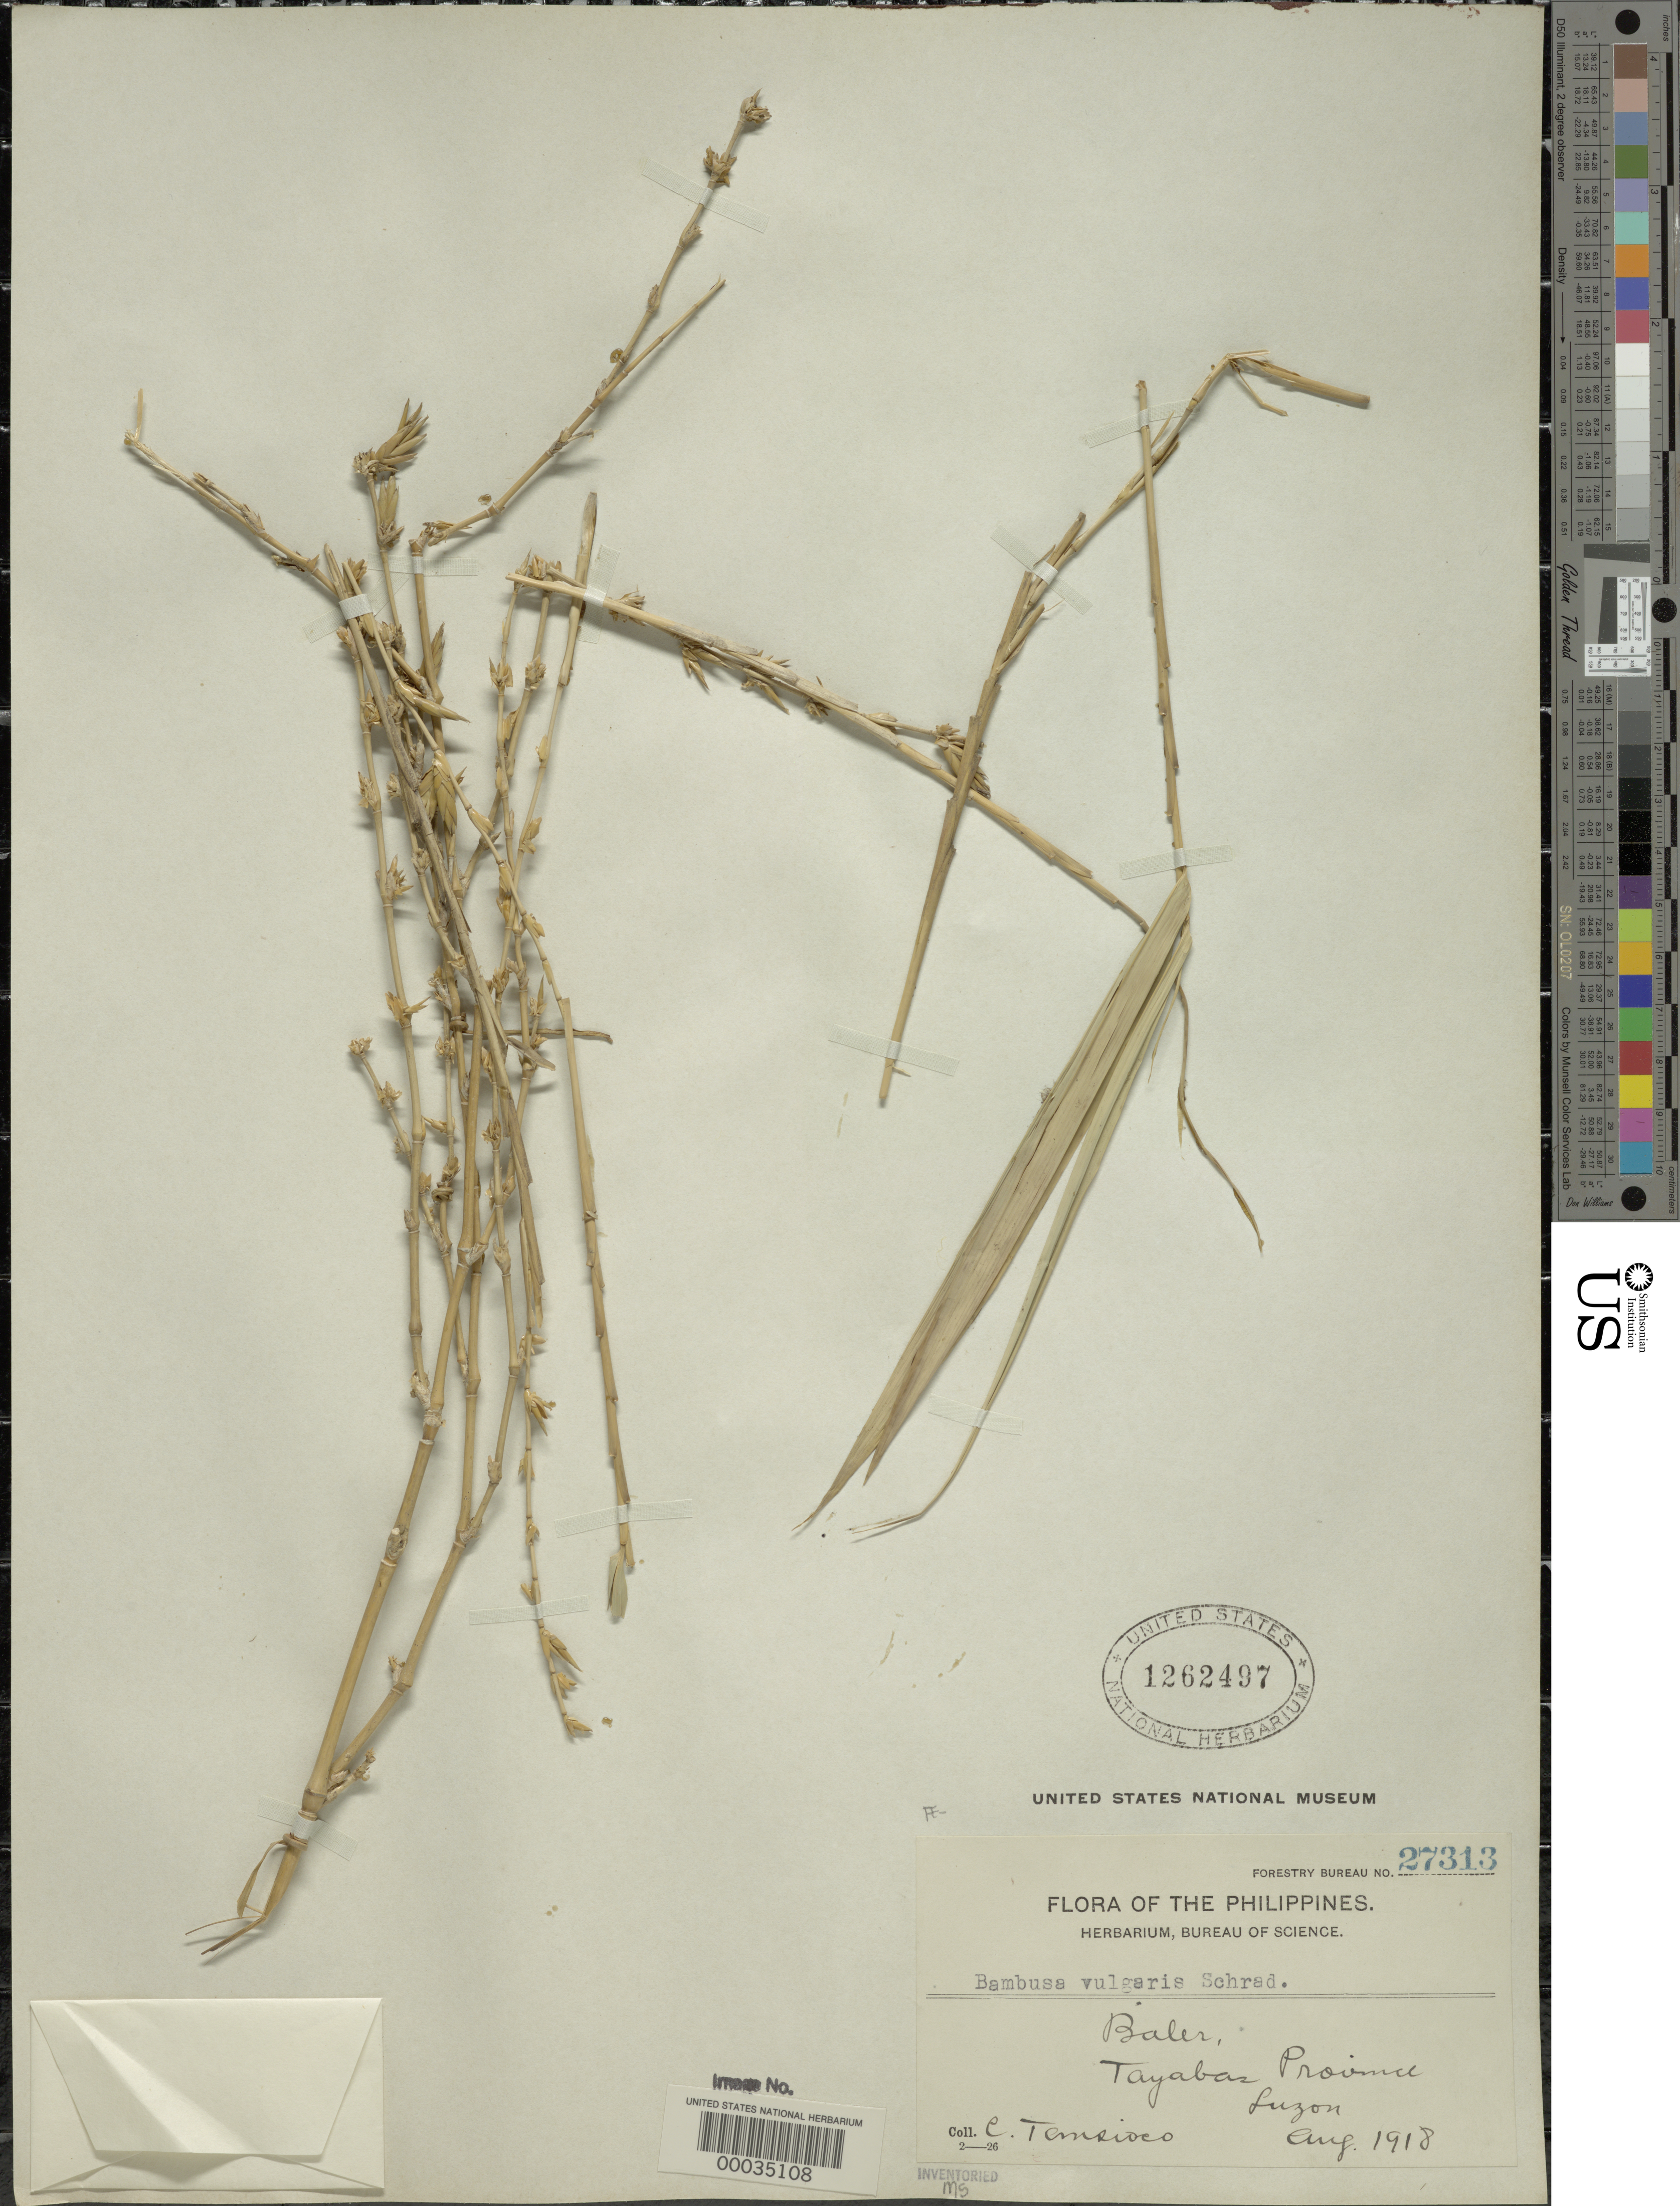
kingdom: Plantae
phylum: Tracheophyta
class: Liliopsida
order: Poales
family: Poaceae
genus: Bambusa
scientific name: Bambusa vulgaris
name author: Schrad. ex J.C. Wendl.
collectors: C. Tansioco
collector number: For. Bur. 27313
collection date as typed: Aug 1918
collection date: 1918-08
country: Philippines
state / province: Calabarzon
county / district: Quezon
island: Luzon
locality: Baler, tayabas prov. [= quezon province]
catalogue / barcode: US 1262497